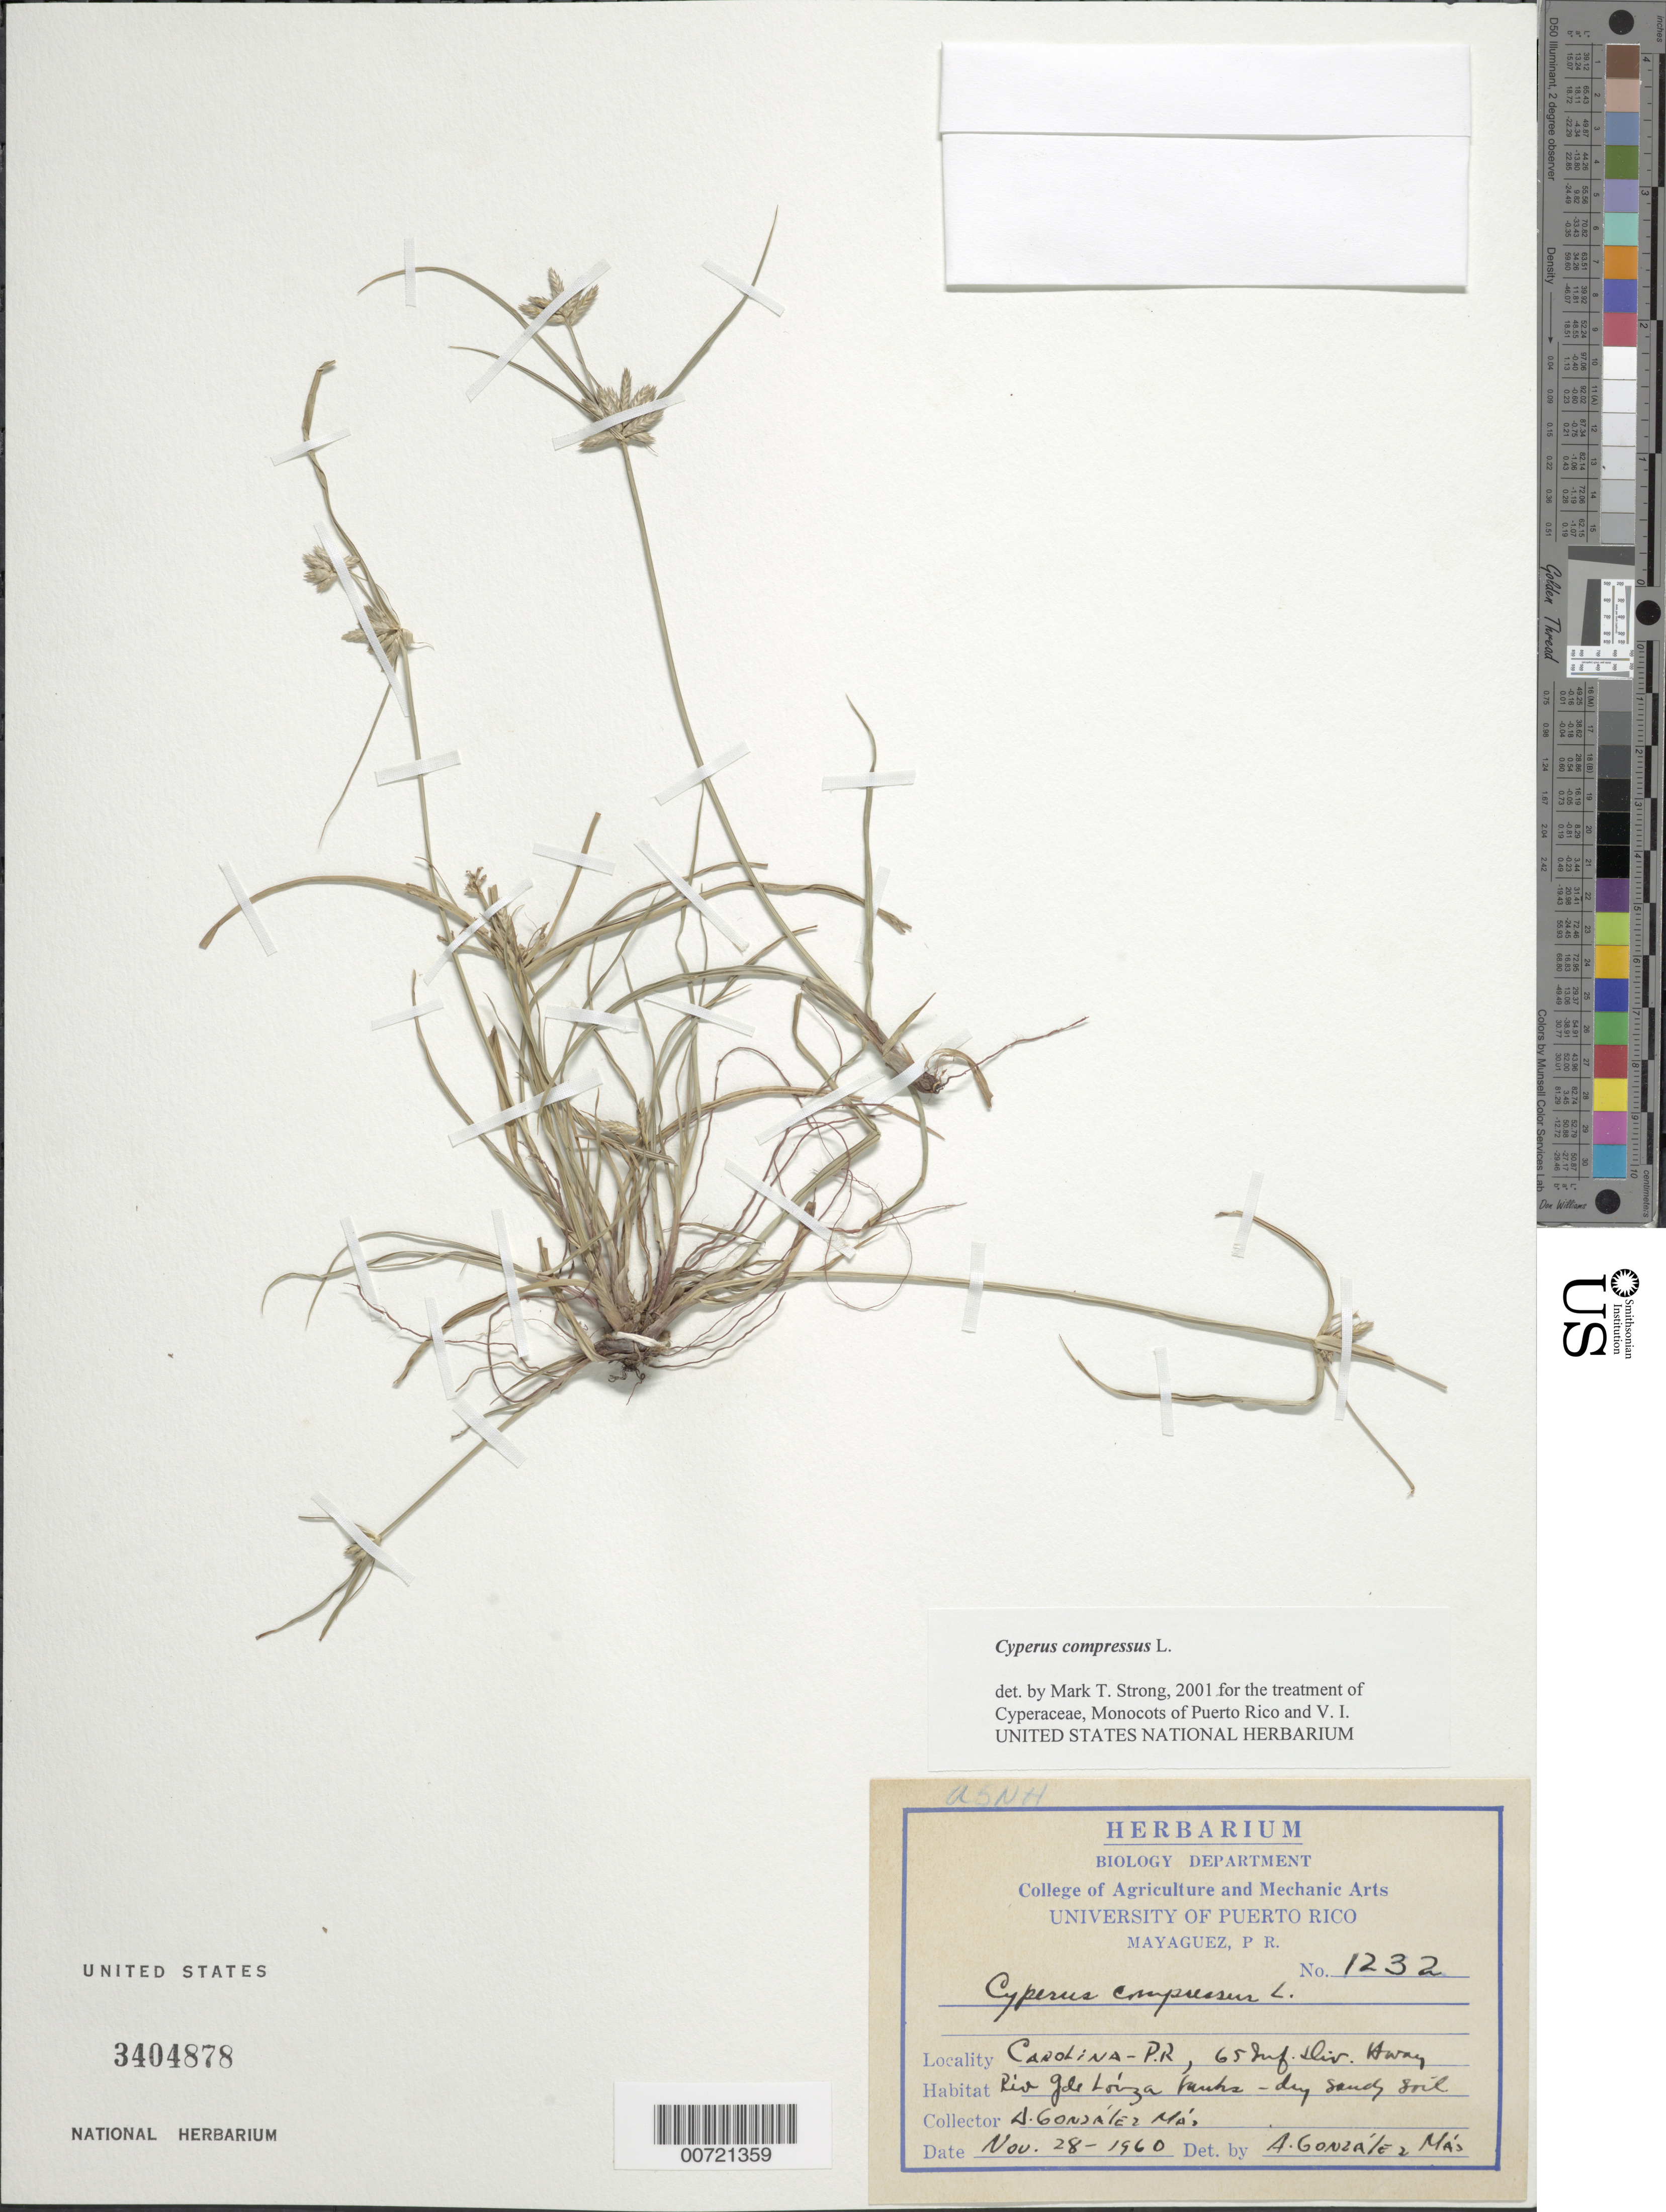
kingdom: Plantae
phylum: Tracheophyta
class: Liliopsida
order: Poales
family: Cyperaceae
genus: Cyperus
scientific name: Cyperus compressus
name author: L.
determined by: Strong, M. T., (US), Smithsonian Institution - National Museum of Natural History (UNITED STATES)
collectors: A. González Más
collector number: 1232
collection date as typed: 28 Nov 1960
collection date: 1960-11-28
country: Puerto Rico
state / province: Carolina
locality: Carolina: 65 Inf. Div. Hwy., Rio Grande Loíza.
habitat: Banks.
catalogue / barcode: US 3404878